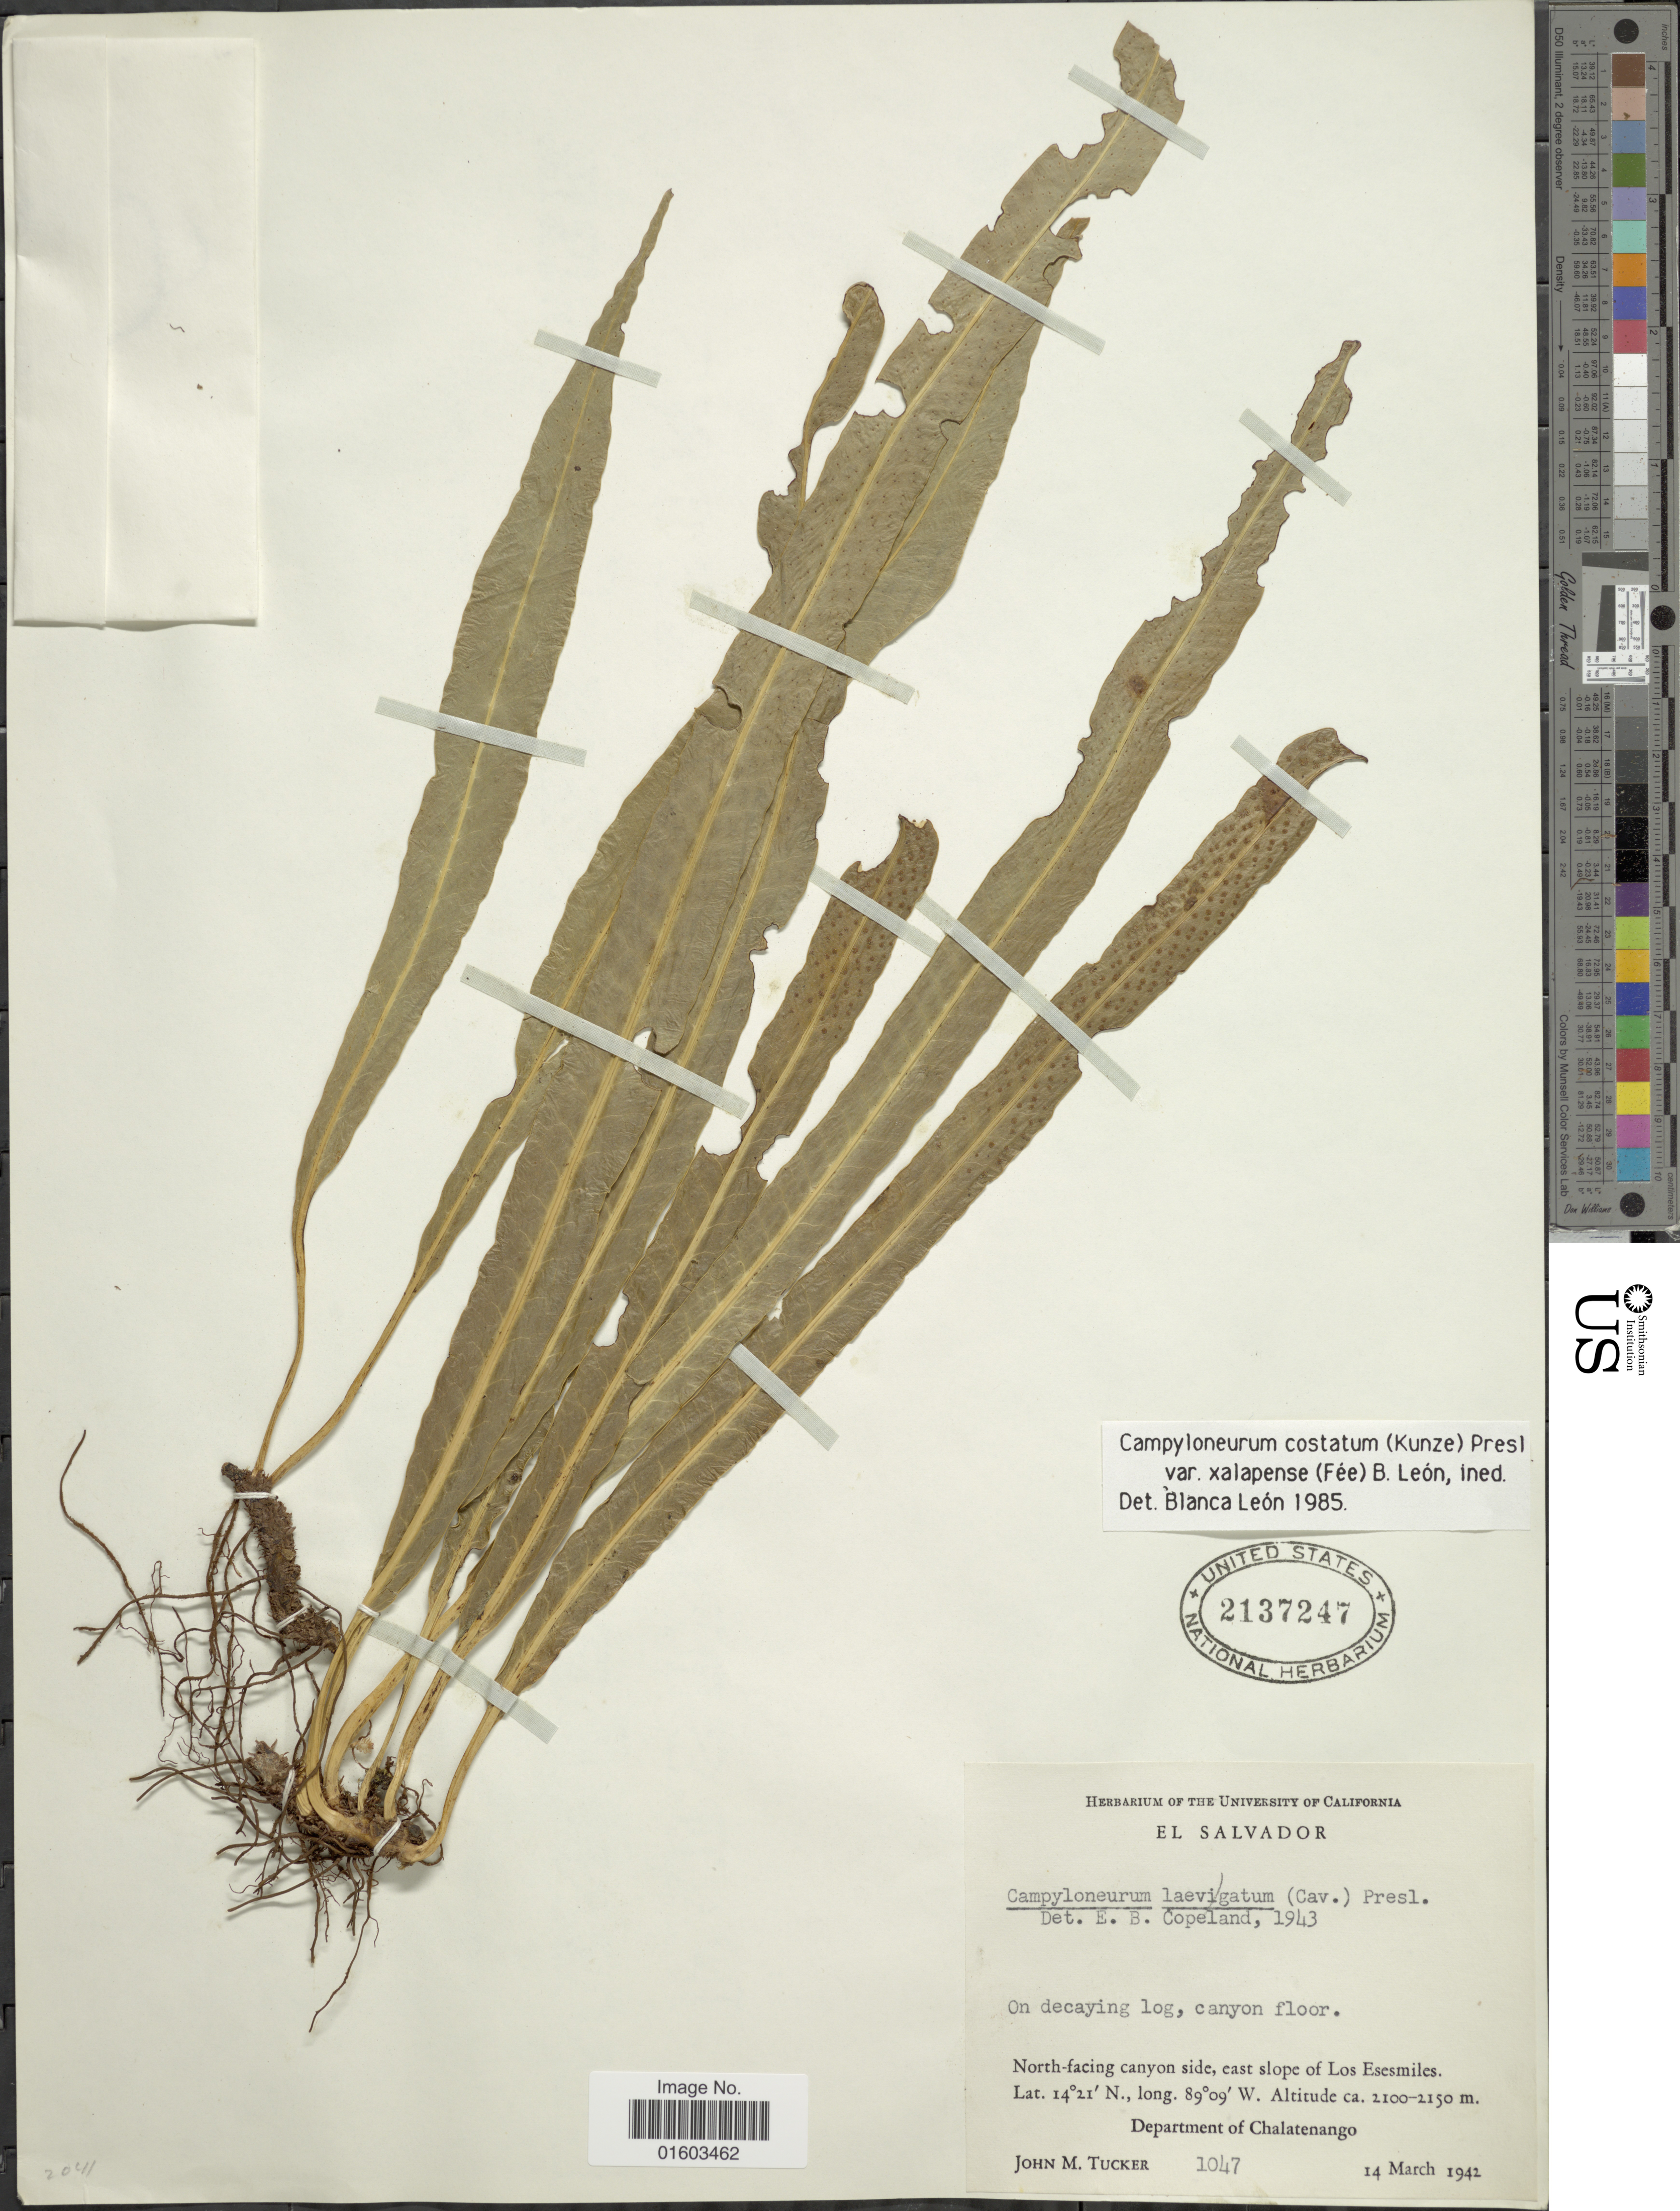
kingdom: Plantae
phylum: Tracheophyta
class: Polypodiopsida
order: Polypodiales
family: Polypodiaceae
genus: Campyloneurum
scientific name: Campyloneurum xalapense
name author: Fée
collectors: J. M. Tucker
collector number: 1047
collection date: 1942-03-14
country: El Salvador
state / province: Chalatenango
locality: North-facing canyon side, east slope of Los Esesmiles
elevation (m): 2100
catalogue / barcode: US 2137247